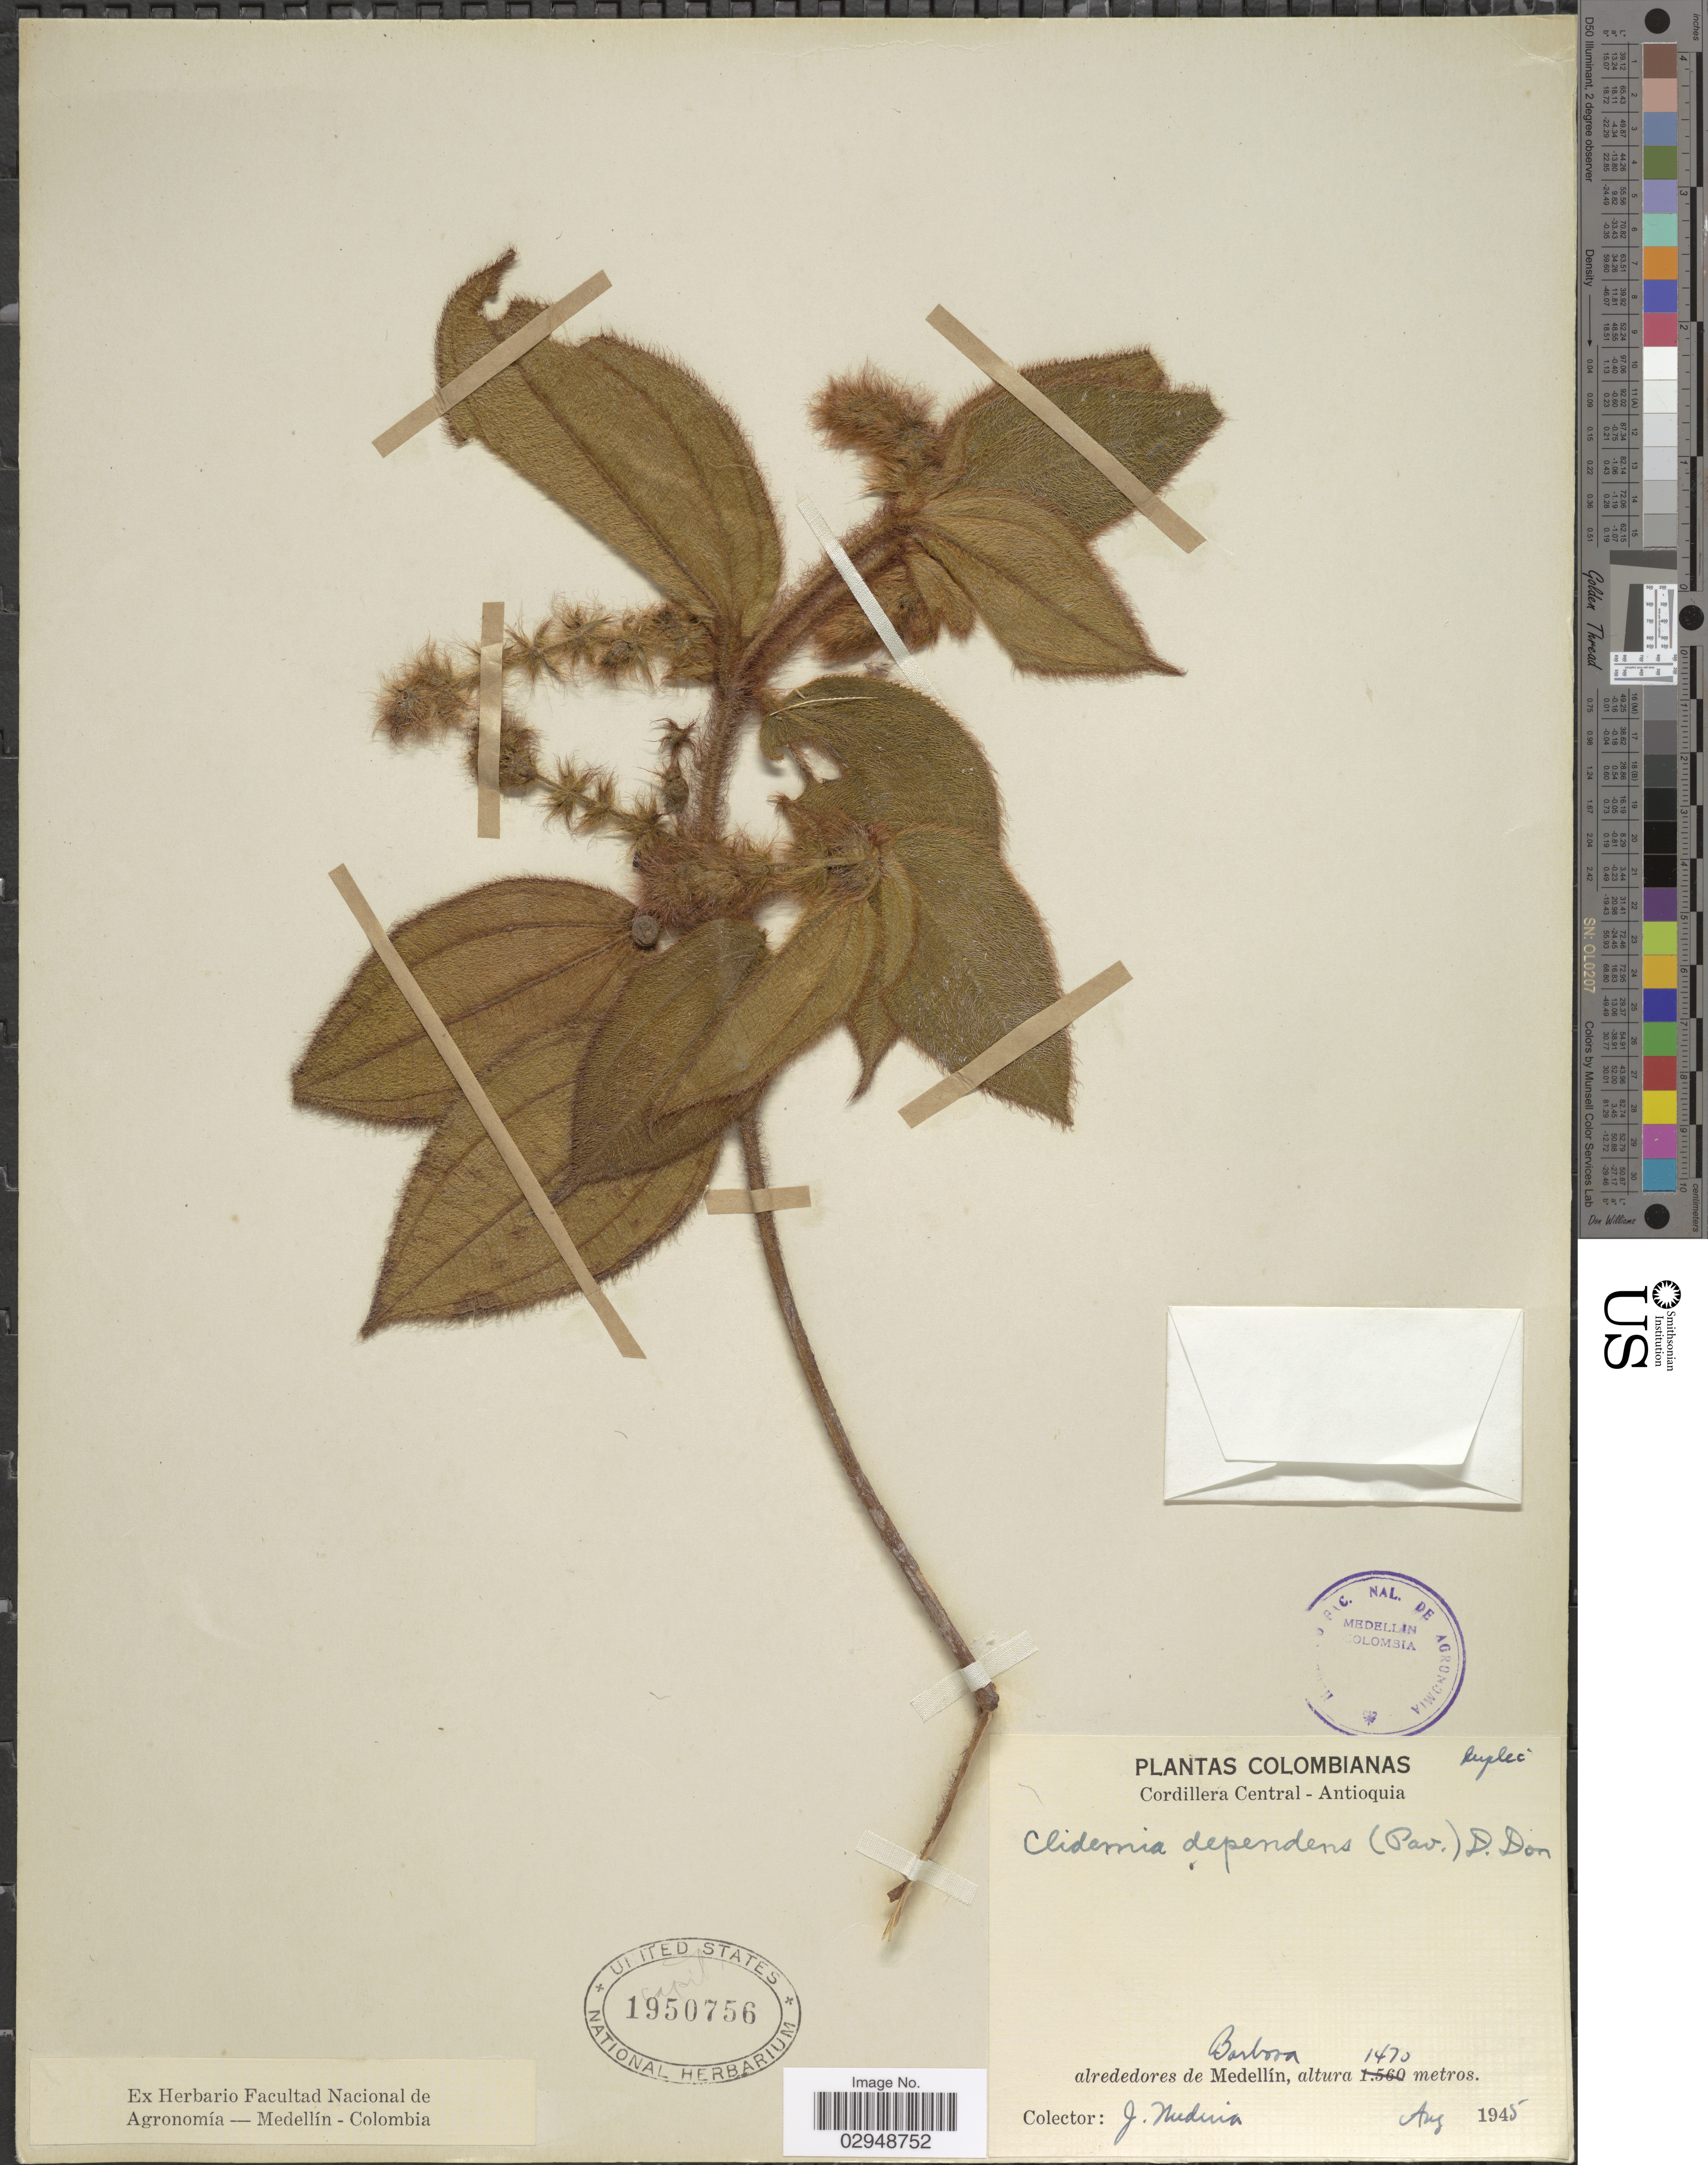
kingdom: Plantae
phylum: Tracheophyta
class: Magnoliopsida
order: Myrtales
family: Melastomataceae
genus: Clidemia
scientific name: Clidemia capitellata var. dependens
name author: (Pav. & D. Don) J.F. Macbr.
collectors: J. Medina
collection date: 1945-08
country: Colombia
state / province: Antioquia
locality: Cordillera Central - Antioquia. Alrededores de Medellín, Barbosa.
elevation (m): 1470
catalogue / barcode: US 1950756